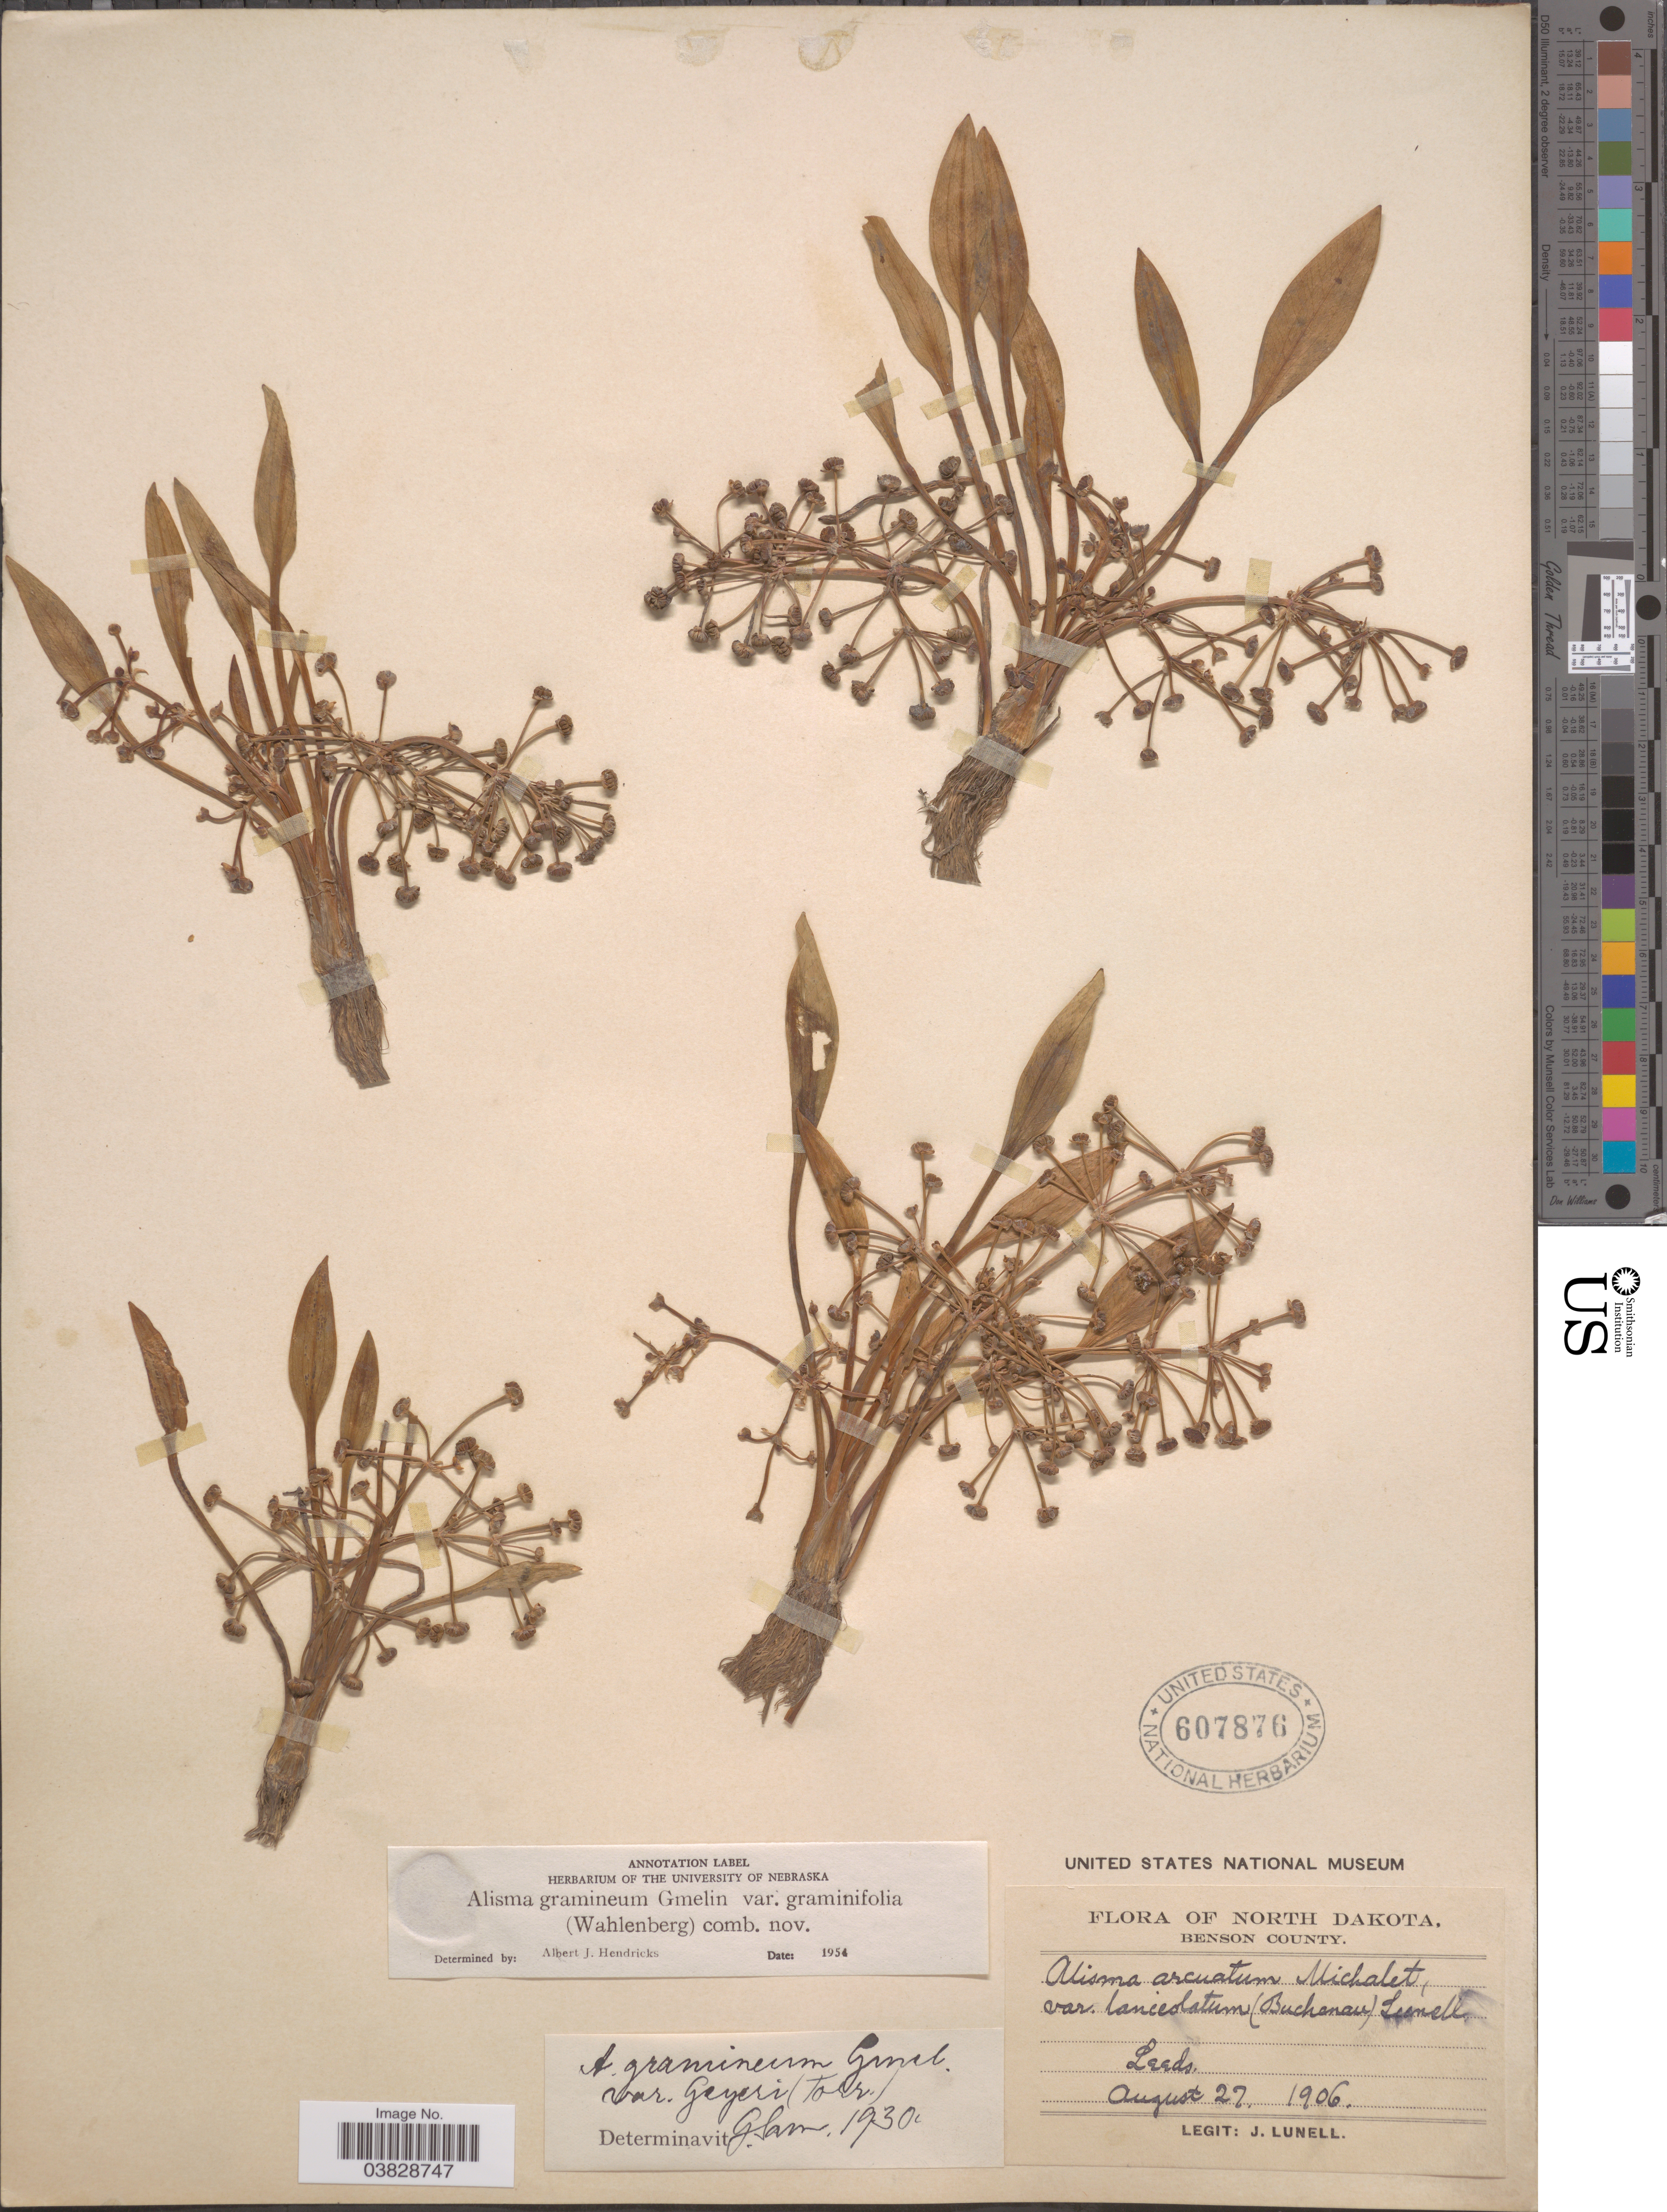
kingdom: Plantae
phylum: Tracheophyta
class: Liliopsida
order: Alismatales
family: Alismataceae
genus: Alisma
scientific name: Alisma gramineum var. graminifolia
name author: (Wahlenb.) A.J.Hendricks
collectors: J. Lunell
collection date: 1906-08-27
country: United States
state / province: North Dakota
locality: Benson County. Leeds.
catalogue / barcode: US 607876